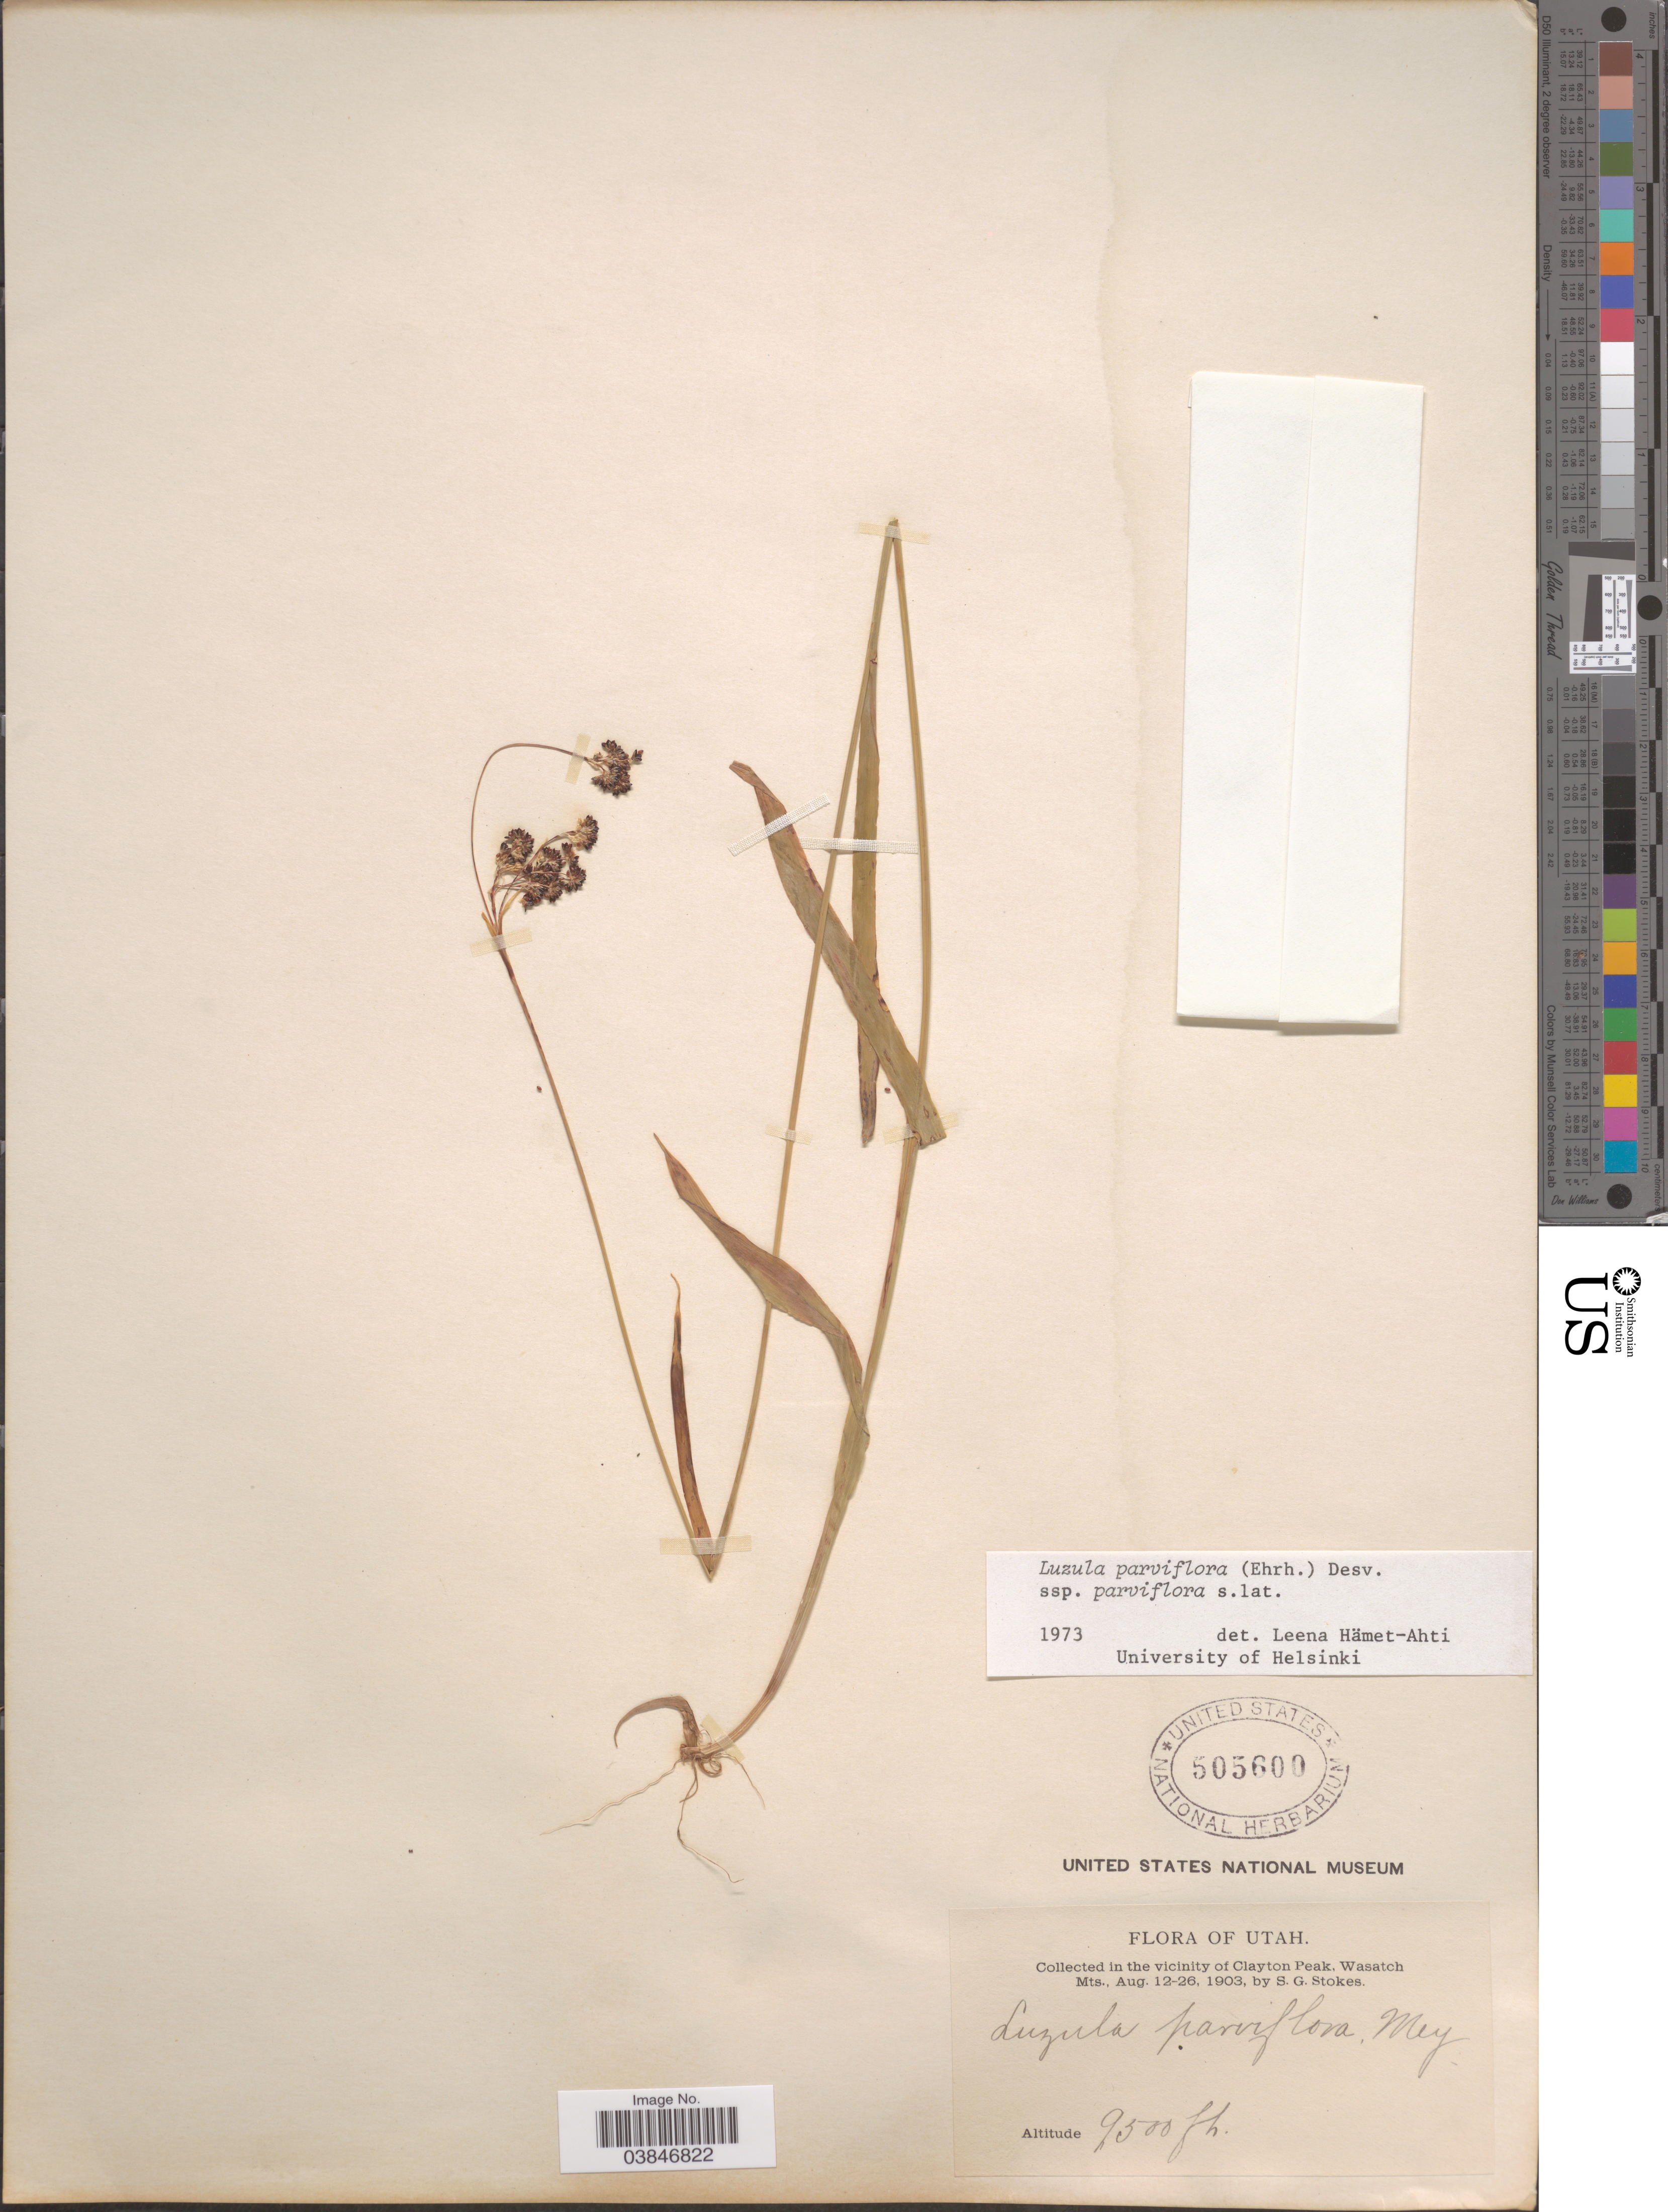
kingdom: Plantae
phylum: Tracheophyta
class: Liliopsida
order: Poales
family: Juncaceae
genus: Luzula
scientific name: Luzula parviflora subsp. parviflora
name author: (Ehrh.) Desv.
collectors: S. G. Stokes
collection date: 1903-08-12/1903-08-26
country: United States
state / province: Utah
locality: In the vicinity of Clayton Peak, Wasatch Mts.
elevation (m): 2896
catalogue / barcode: US 505600